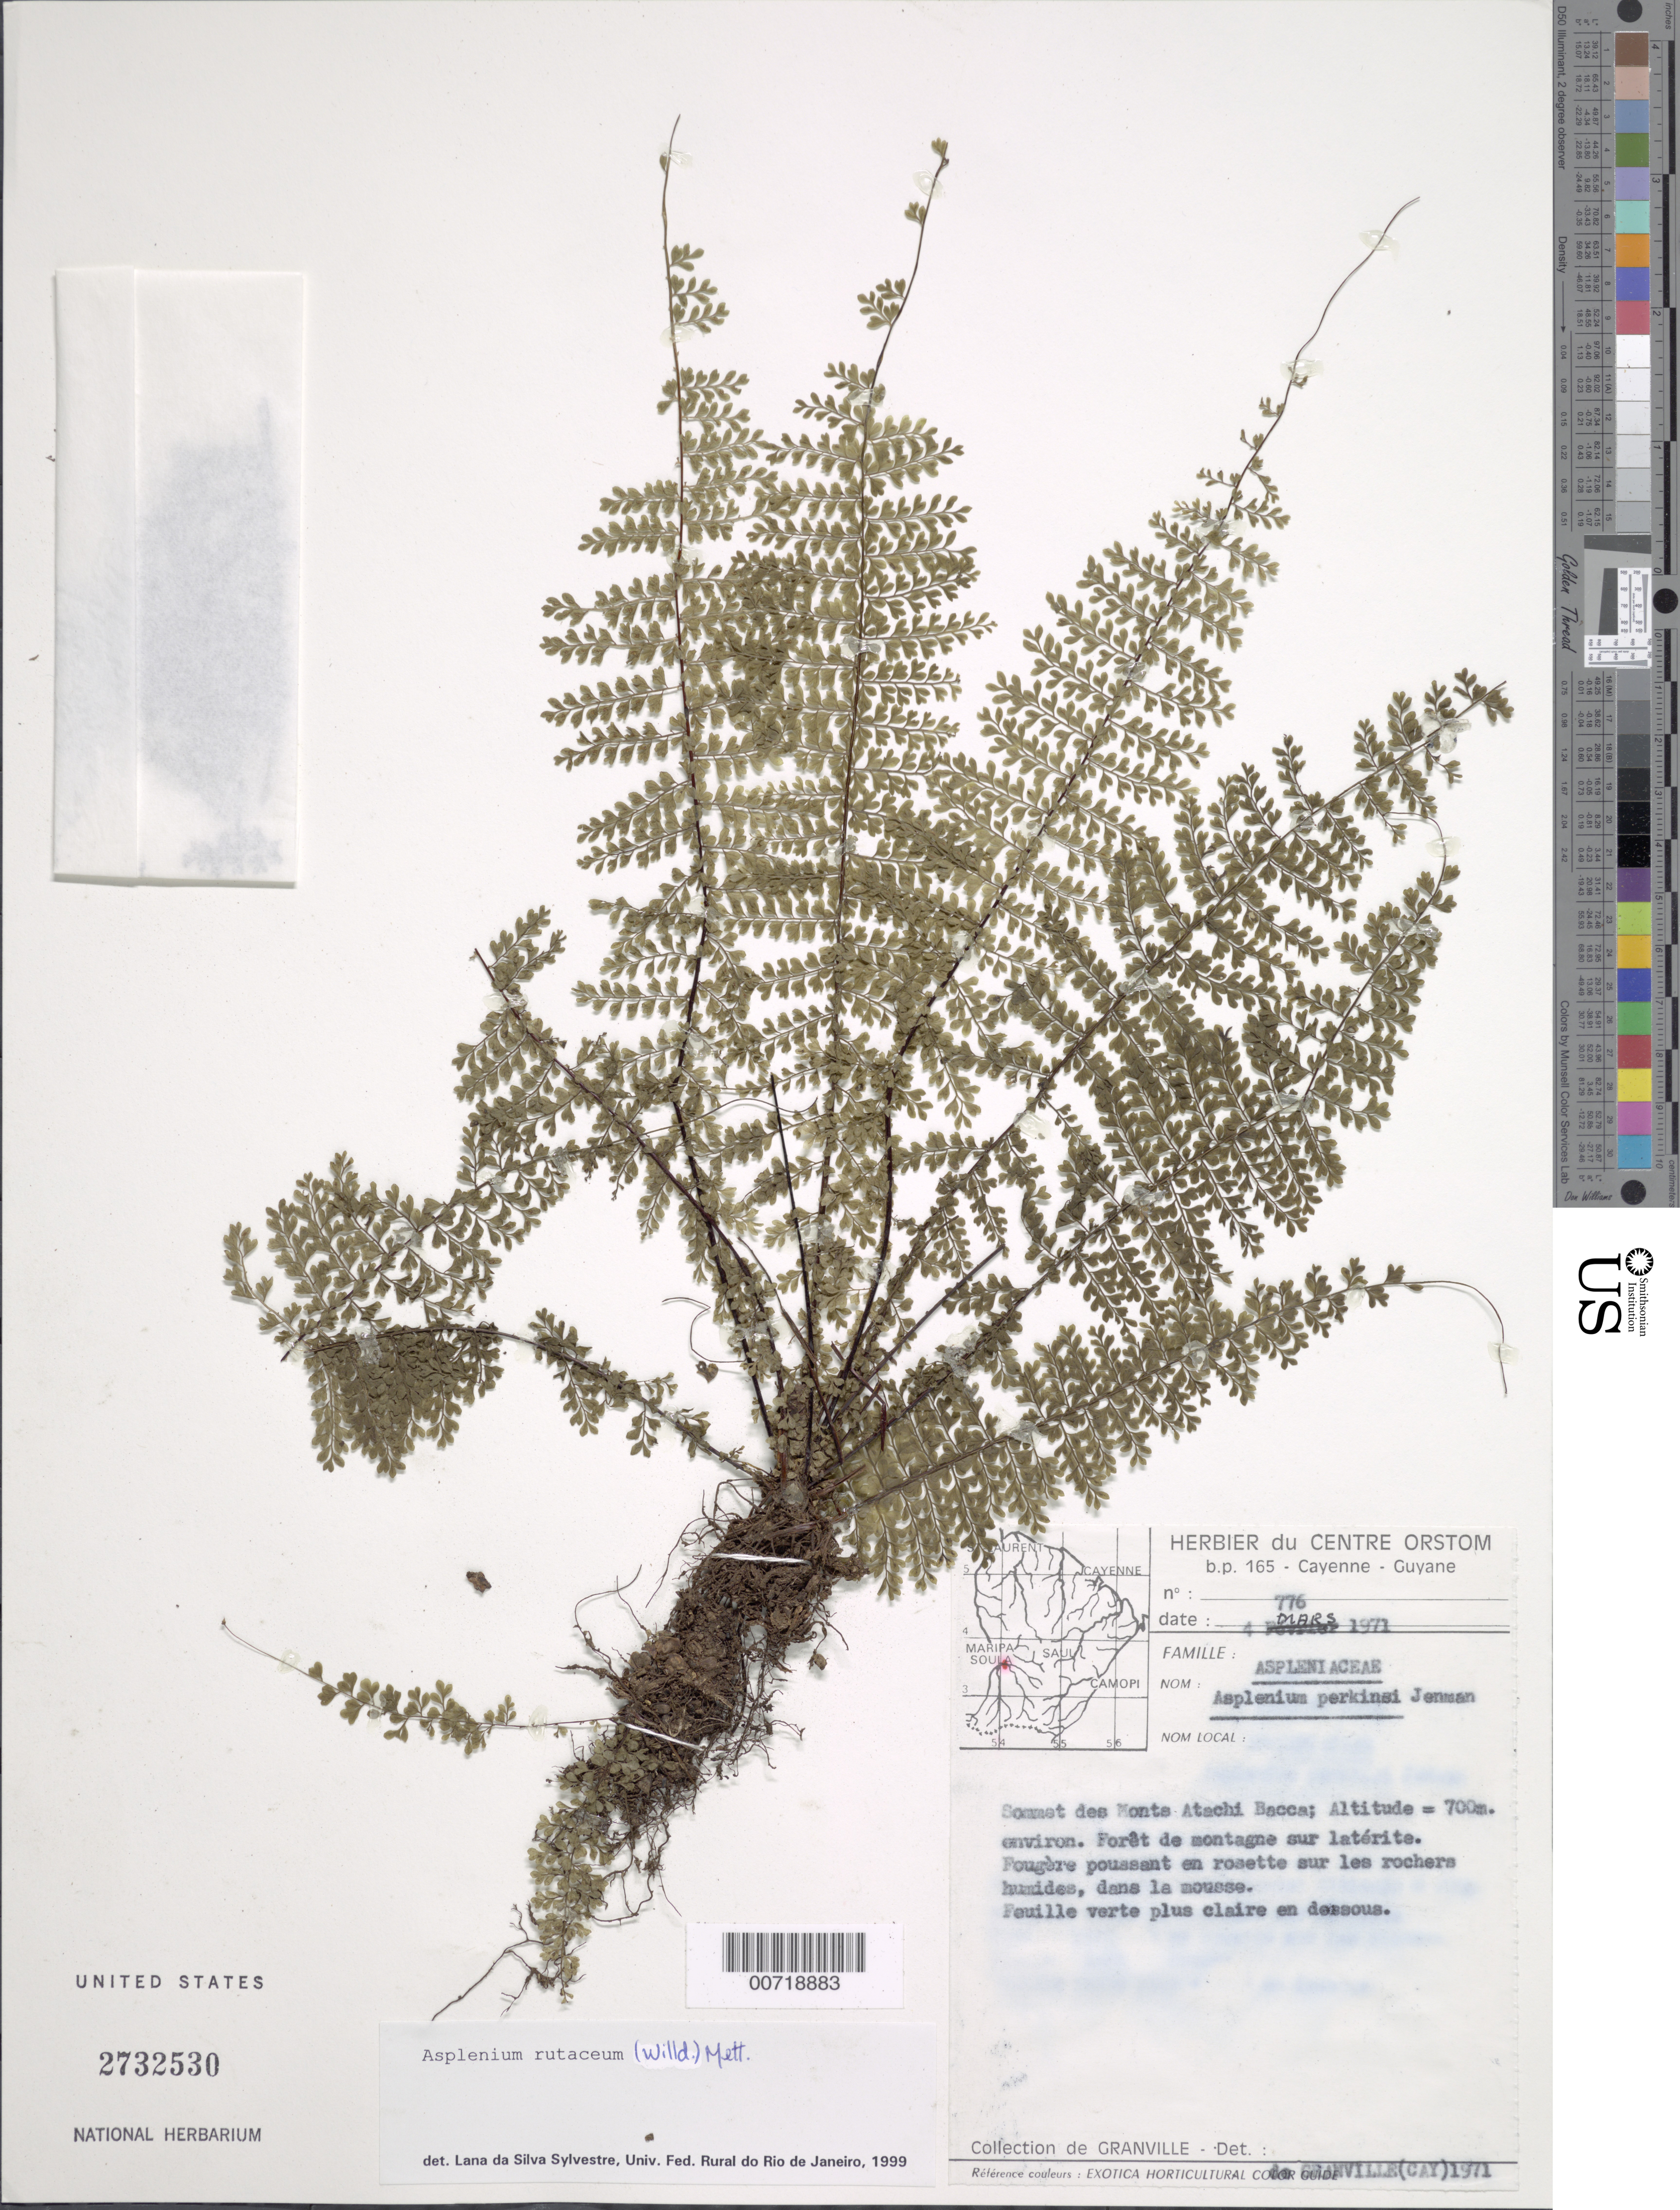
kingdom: Plantae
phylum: Tracheophyta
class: Polypodiopsida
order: Polypodiales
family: Aspleniaceae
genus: Asplenium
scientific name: Asplenium rutaceum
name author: (Willd.) Mett.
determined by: Sylvestre, L. da Silva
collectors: J.-J. de Granville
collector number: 776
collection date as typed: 4-Mar-71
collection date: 1971-03-04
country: French Guiana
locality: Monts Atachi Bacca, sommet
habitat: Forest on laterite, on wet mossy rocks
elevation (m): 700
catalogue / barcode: US 2732530